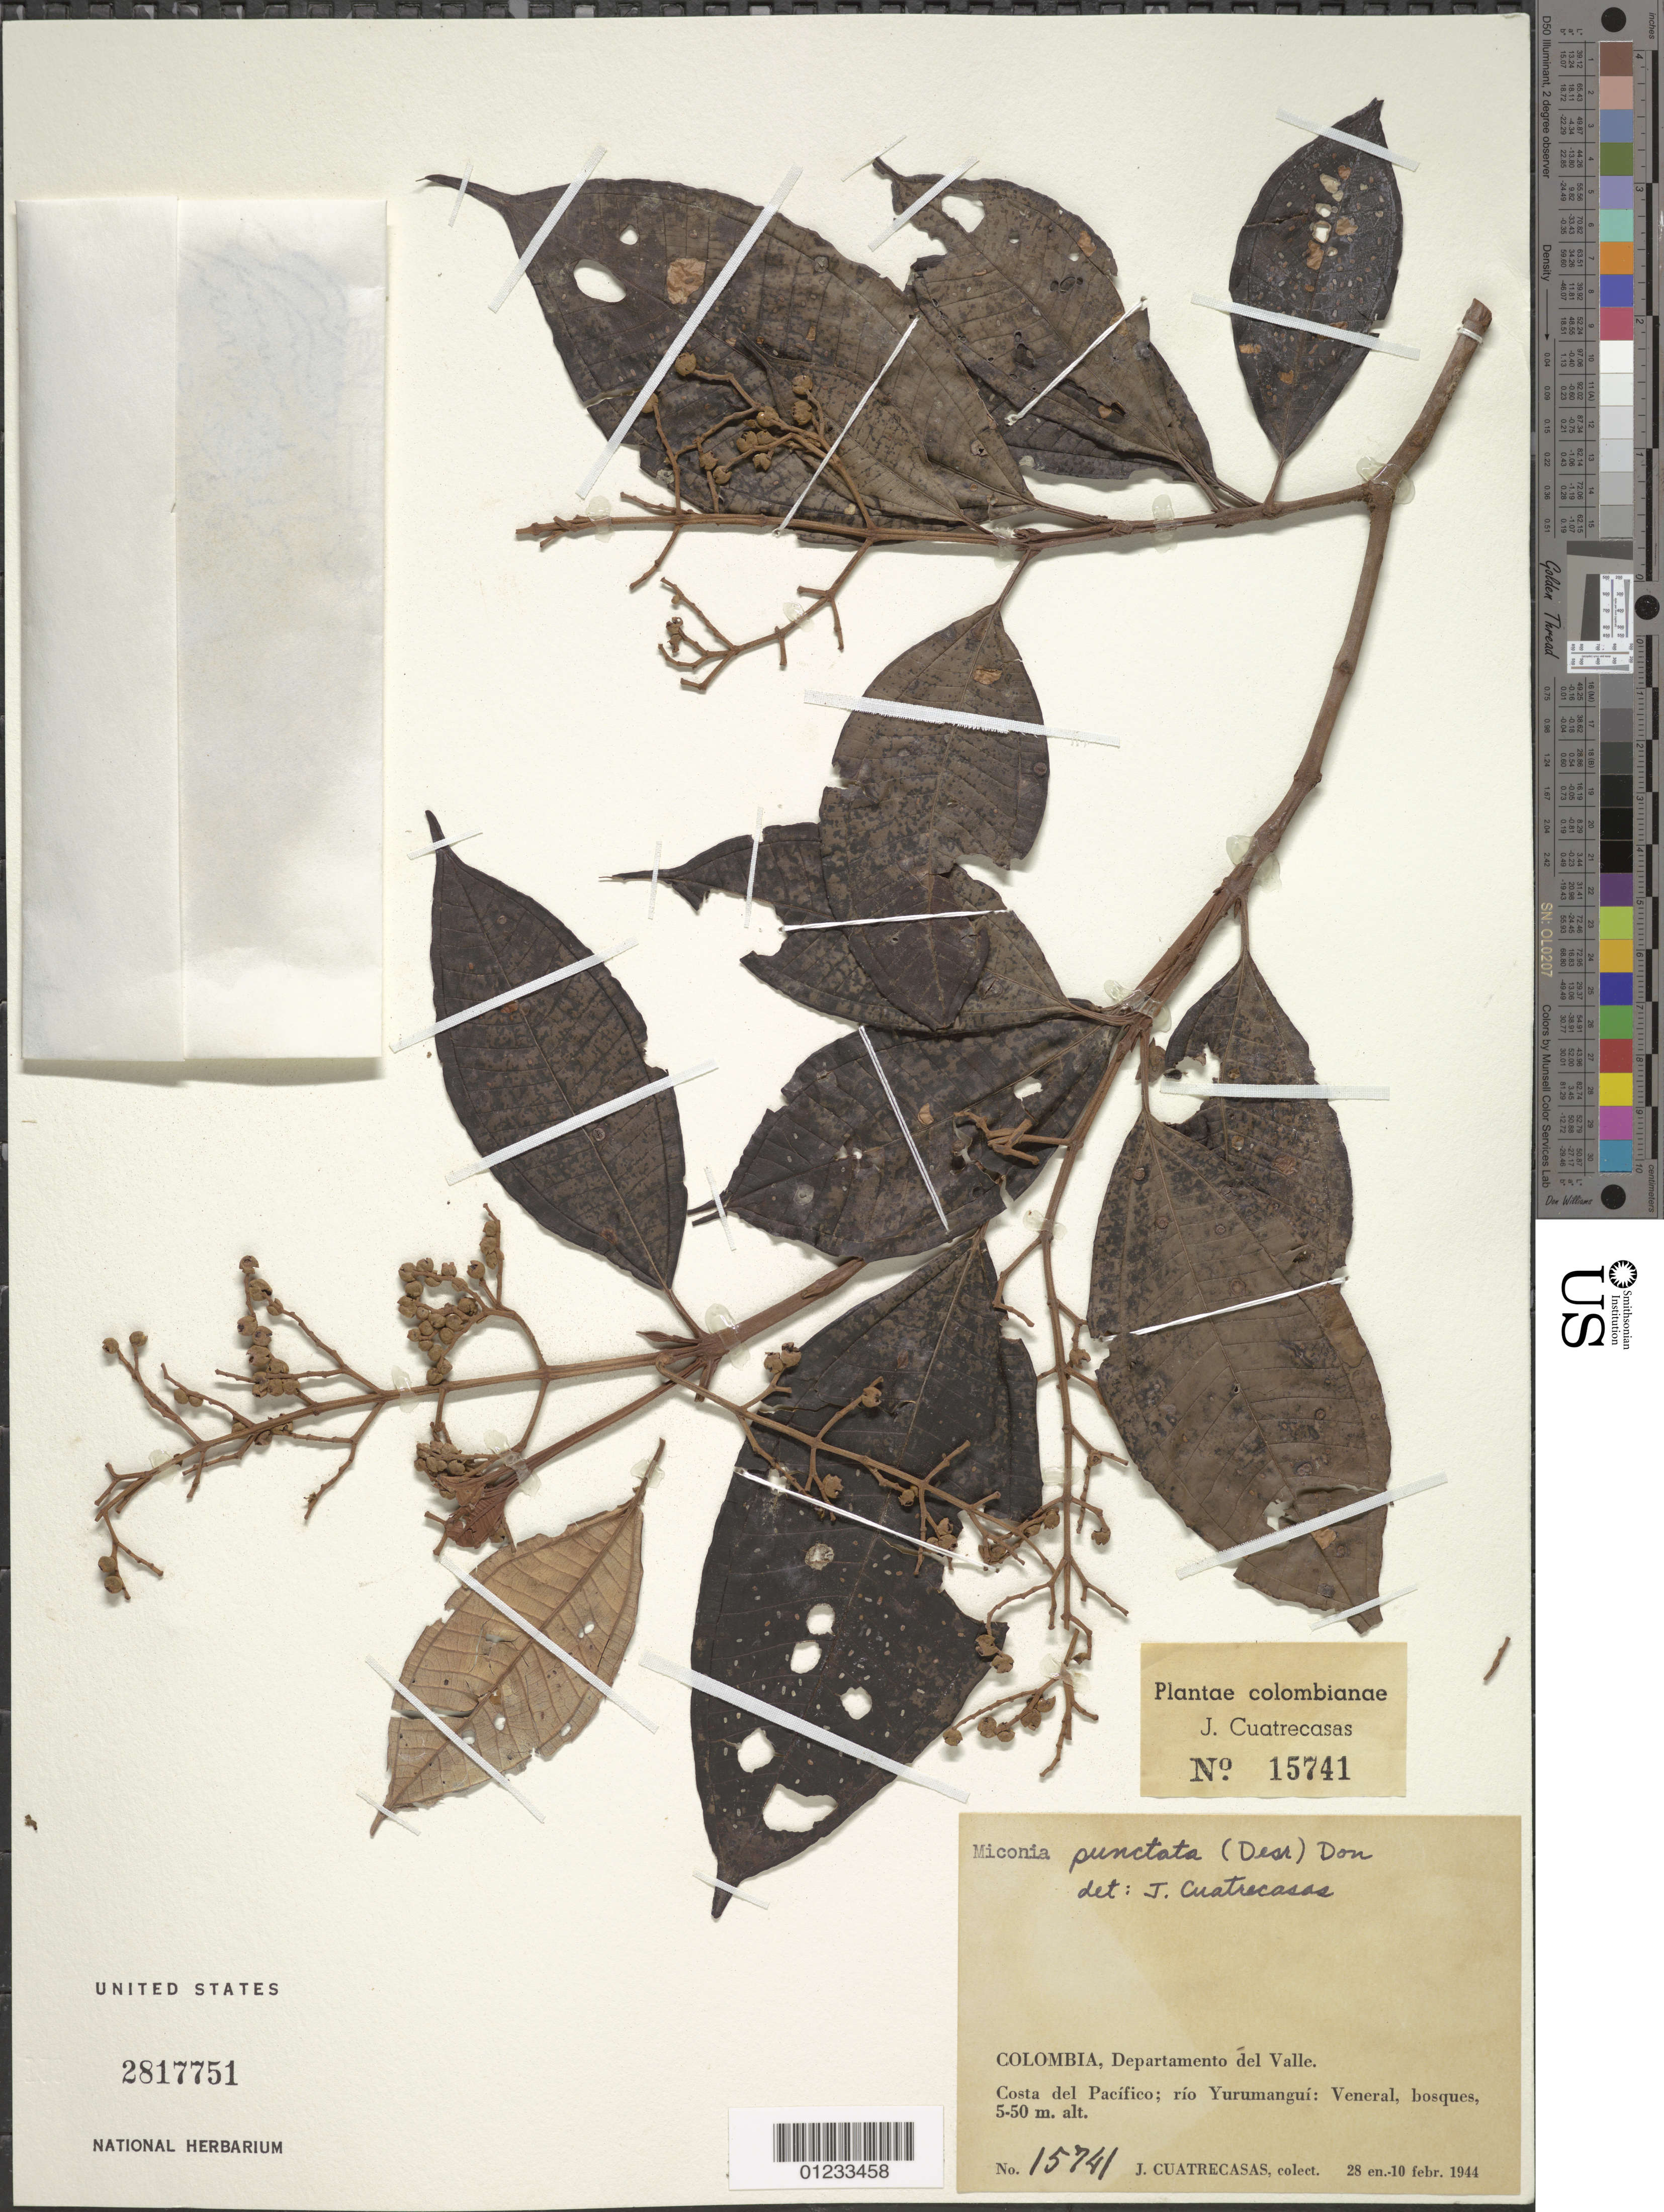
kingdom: Plantae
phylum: Tracheophyta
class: Magnoliopsida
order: Myrtales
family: Melastomataceae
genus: Miconia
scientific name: Miconia punctata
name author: (Desr.) D. Don ex DC.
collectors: J. Cuatrecasas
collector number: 15741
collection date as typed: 28 Jan 1944 to 10 Feb 1944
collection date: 1944-01-28/1944-02-10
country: Colombia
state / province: Valle del Cauca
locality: Veneral; Rio Yurumangui; Costa del Pacifico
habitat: bosques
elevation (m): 5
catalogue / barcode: US 2817751